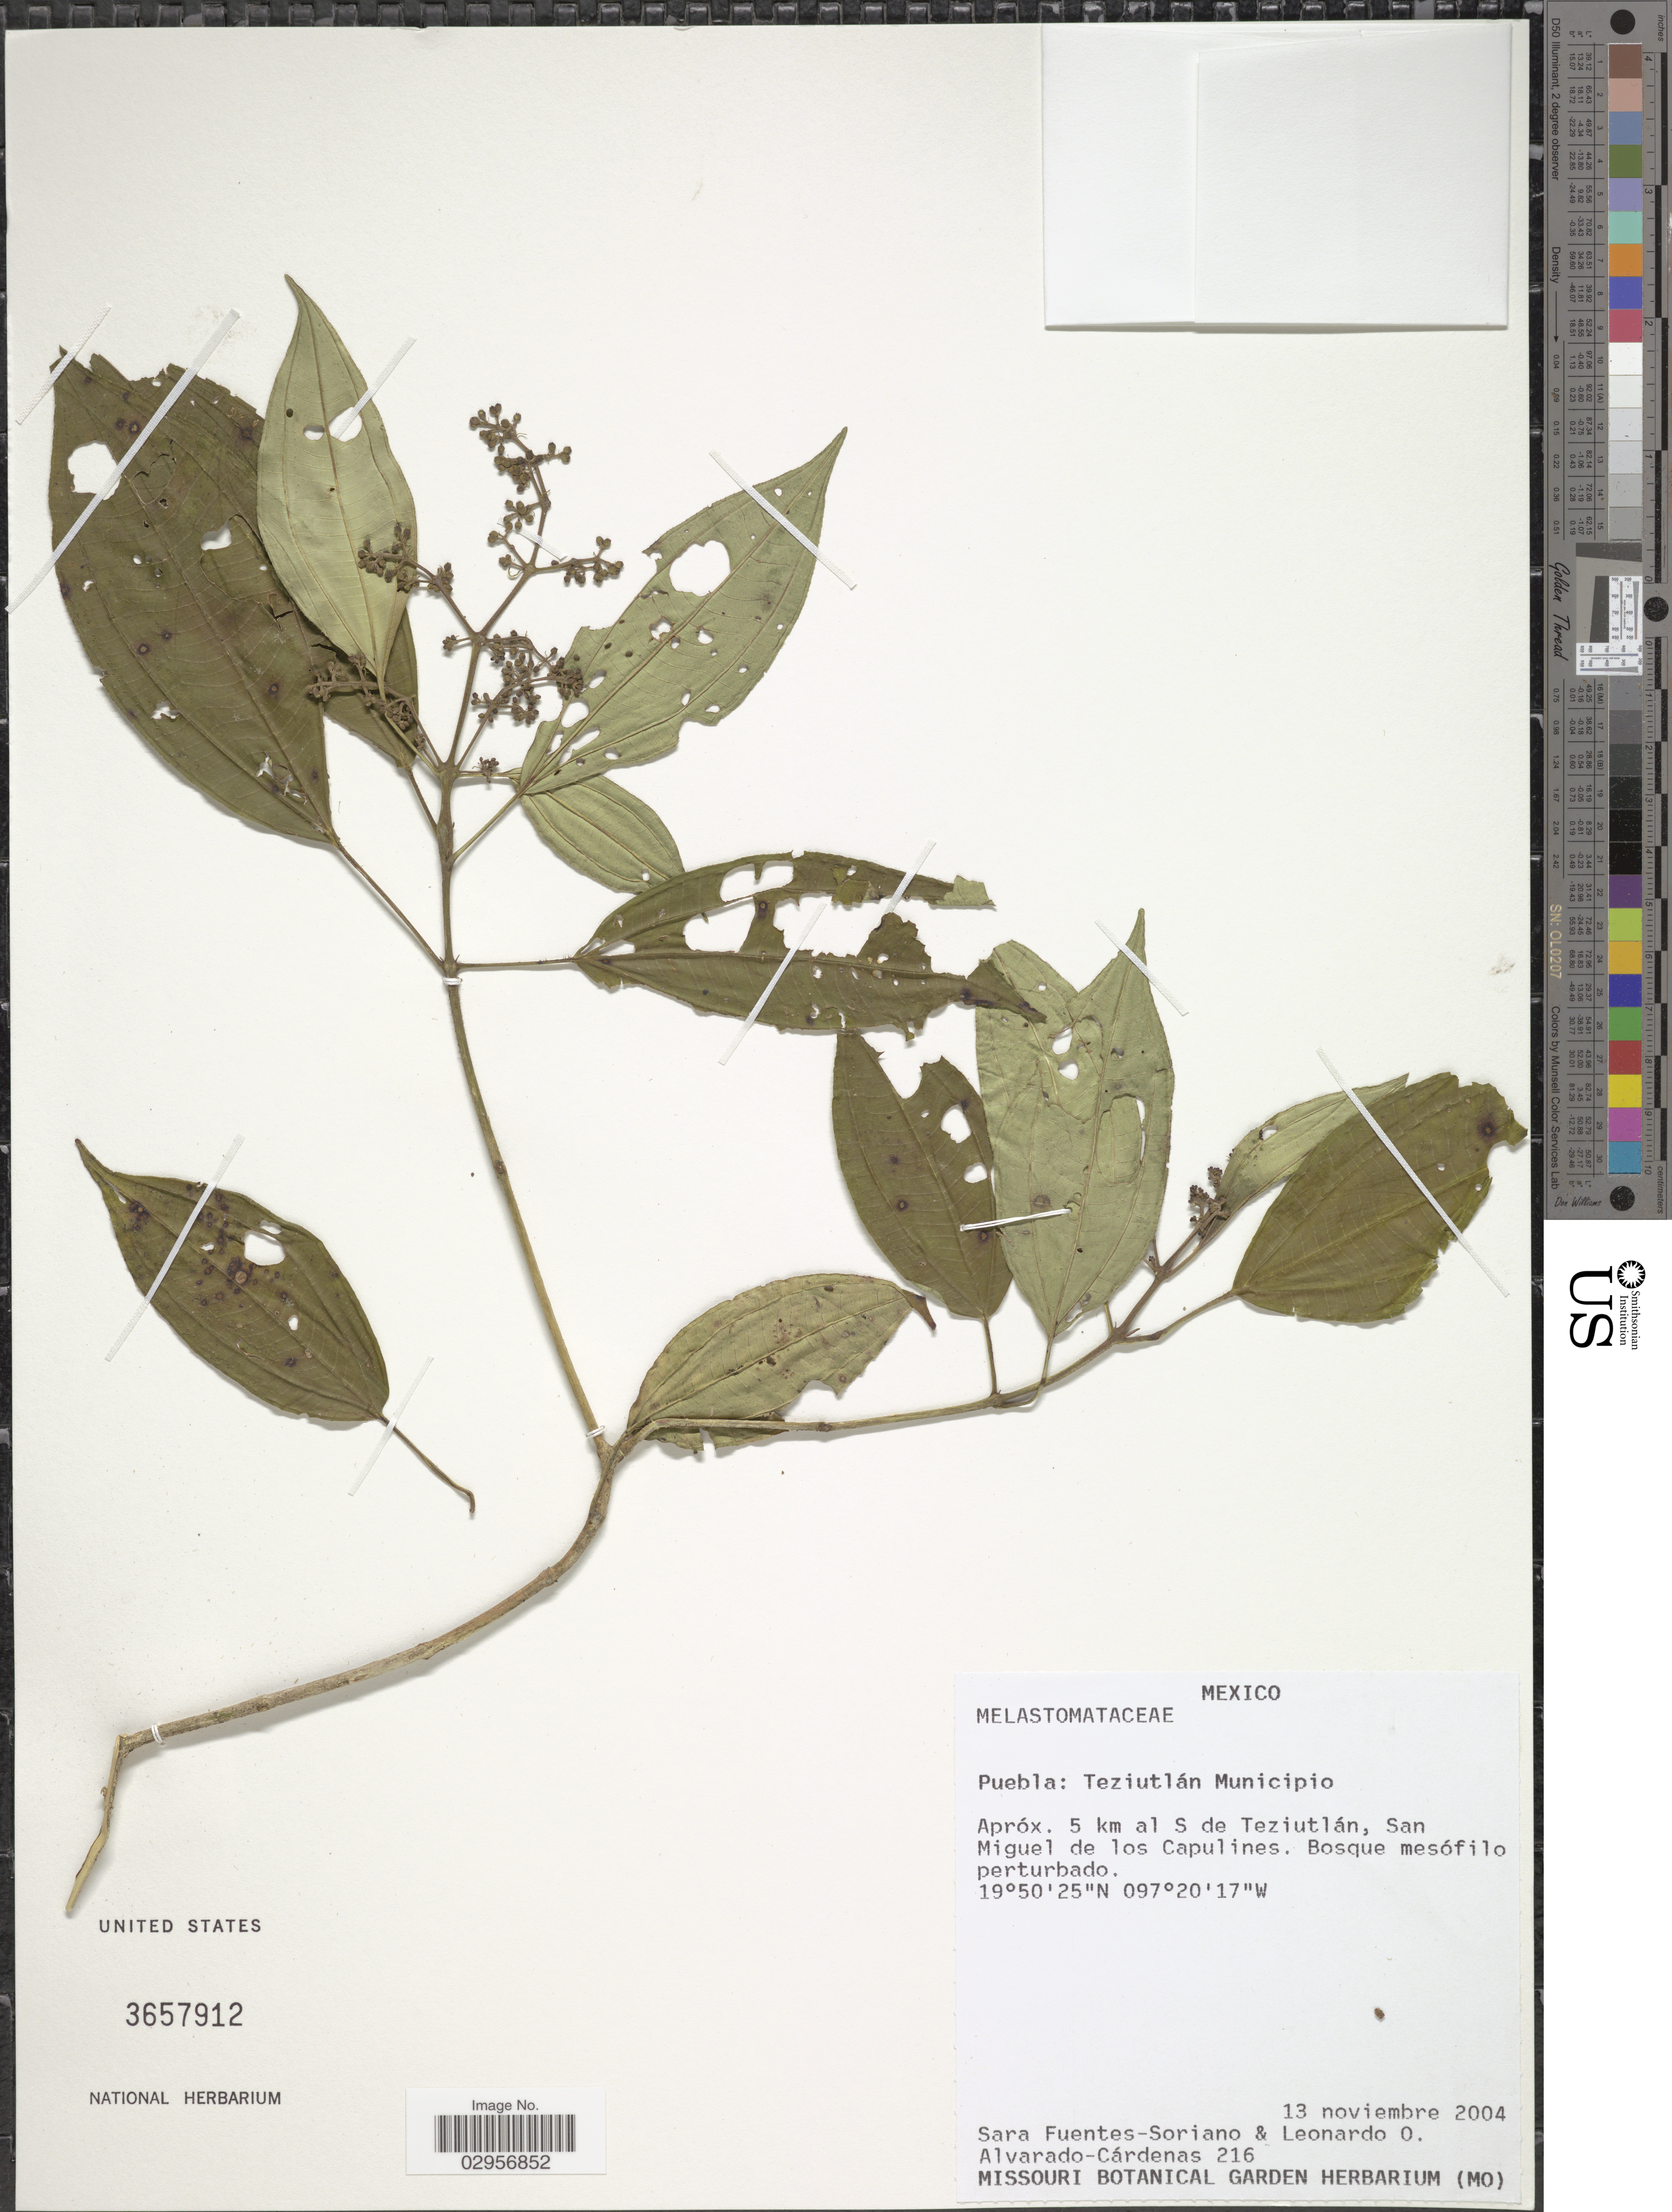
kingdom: Plantae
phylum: Tracheophyta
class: Magnoliopsida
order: Myrtales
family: Melastomataceae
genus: Miconia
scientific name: Miconia sp.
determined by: Michelangeli, F. A.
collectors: S. Fuentes Soriano & L. O. Alvarado-Cárdenas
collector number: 216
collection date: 2004-11-13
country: Mexico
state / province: Puebla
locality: Teziutlán Municipio. Apróx. 5 km al S de Teziutlán, San Miguel de los Capulines.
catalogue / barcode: US 3657912